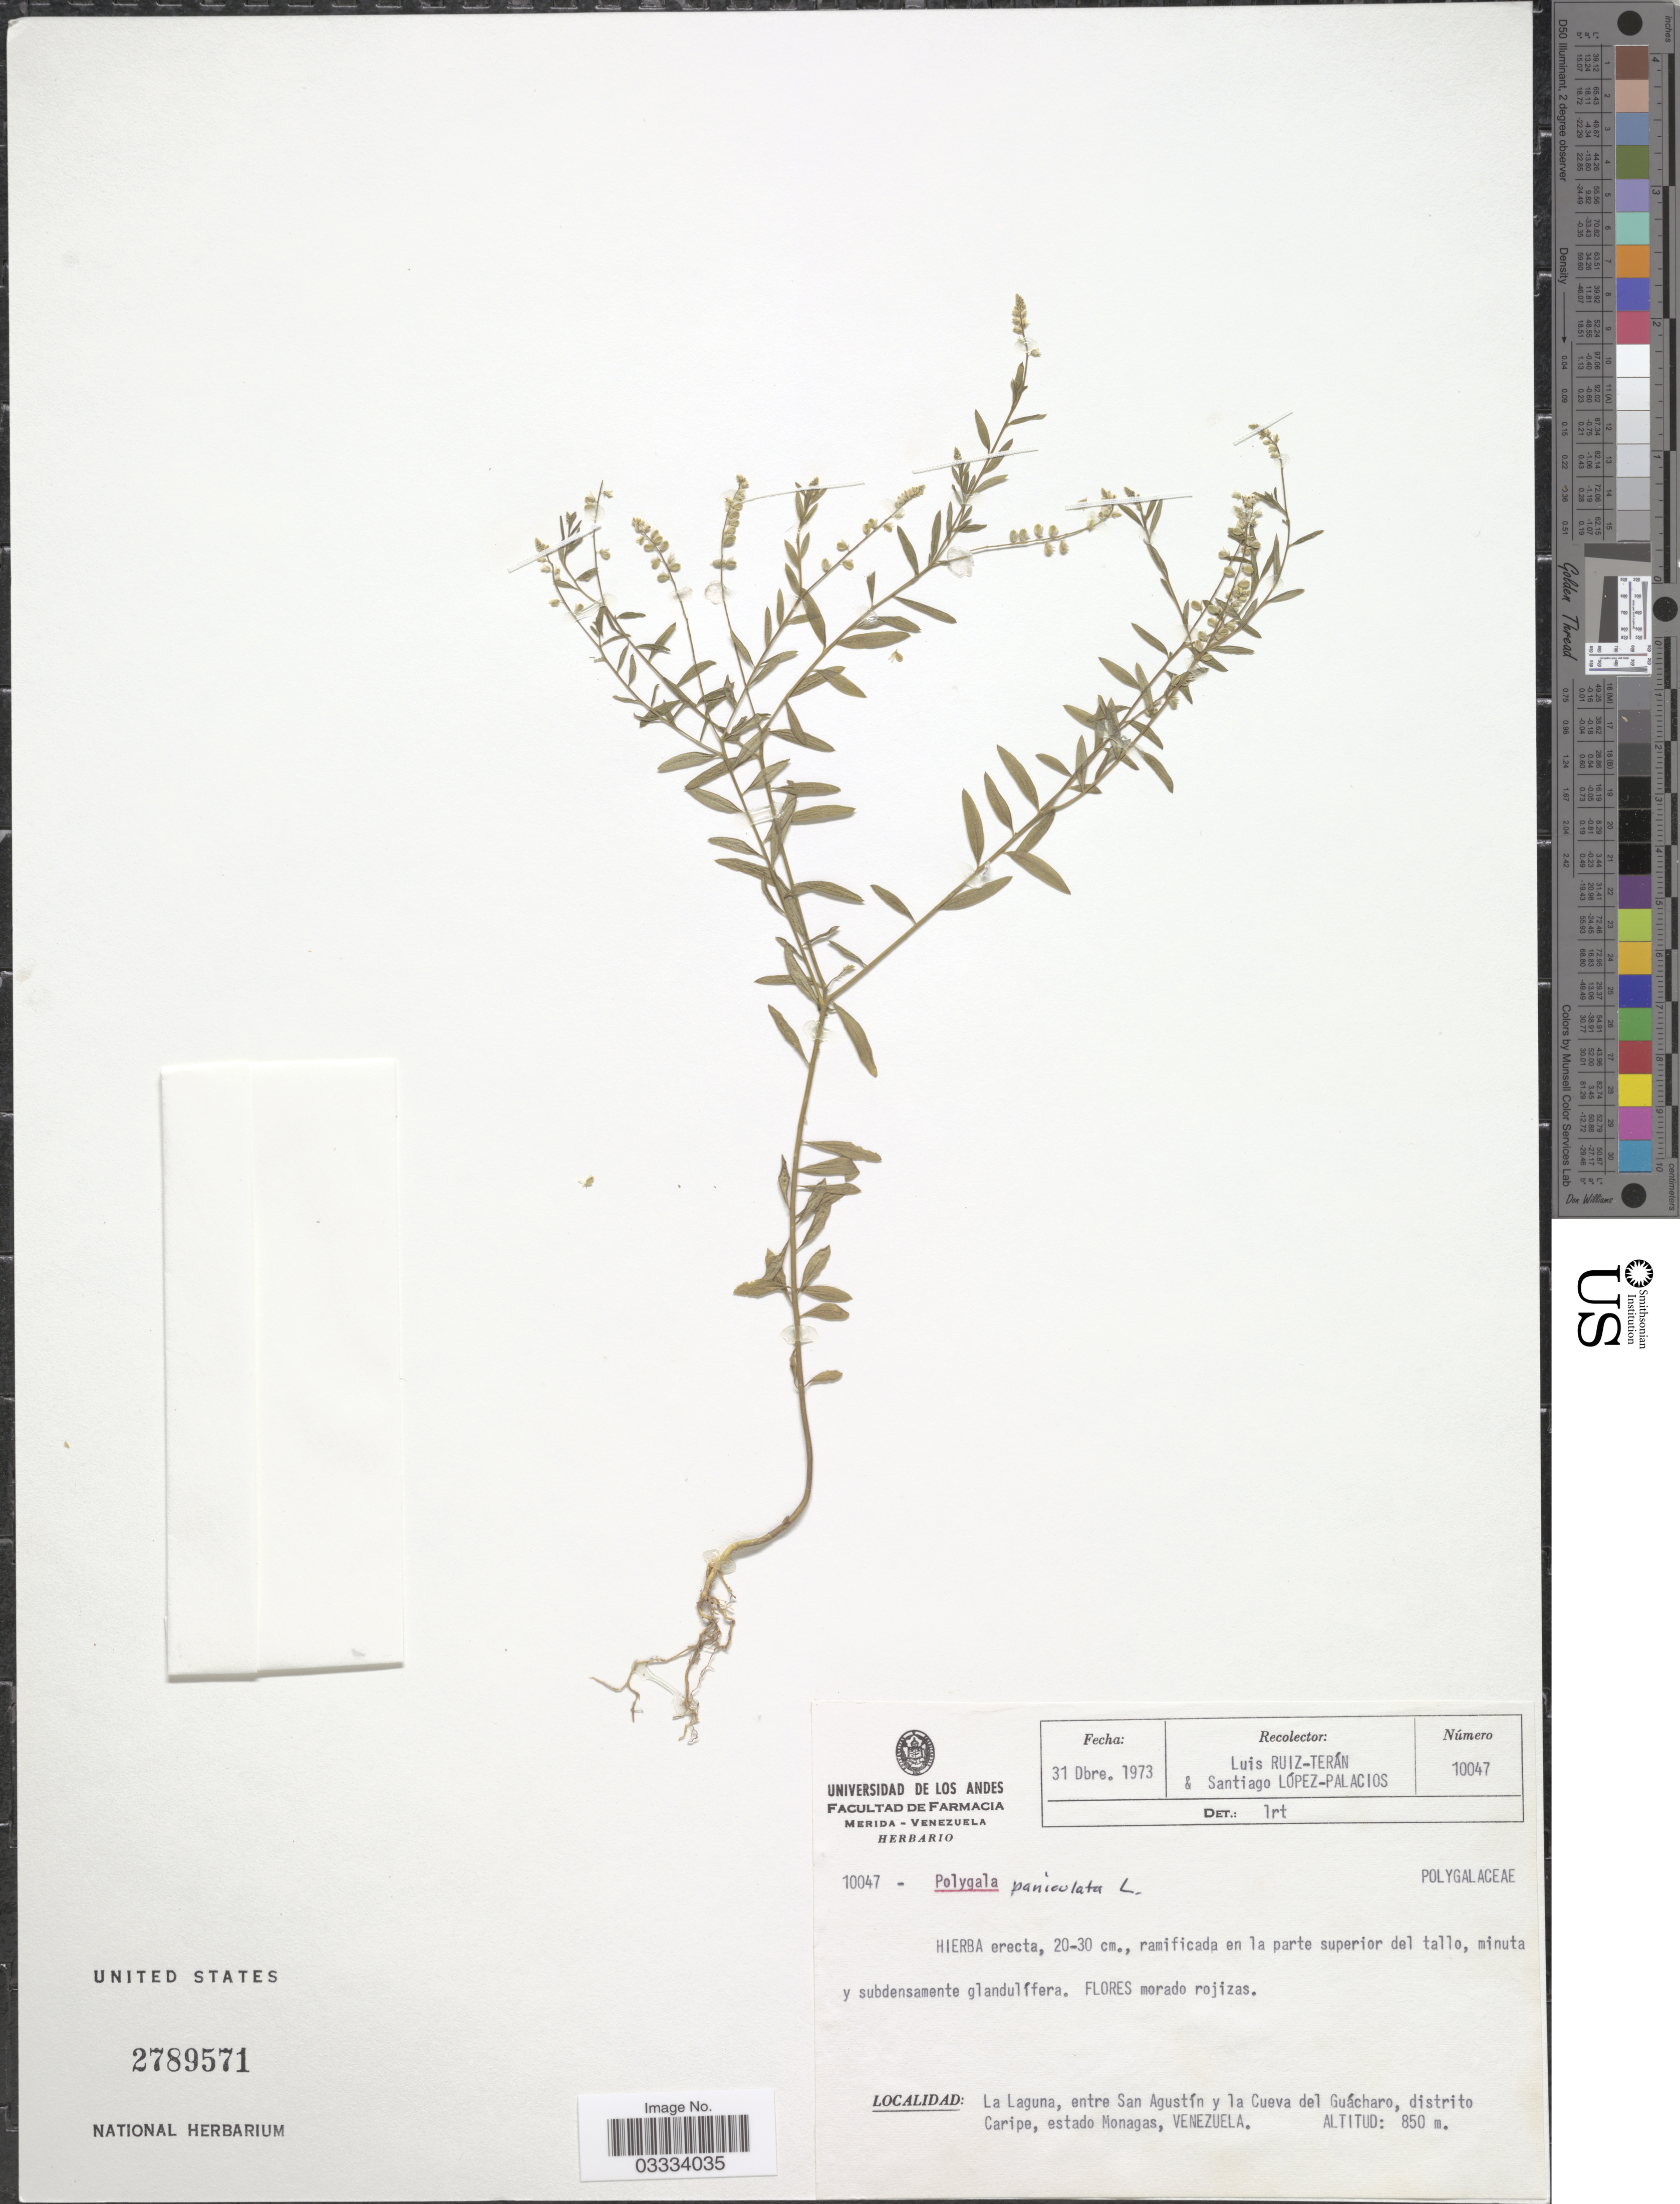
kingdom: Plantae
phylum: Tracheophyta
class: Magnoliopsida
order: Fabales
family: Polygalaceae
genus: Polygala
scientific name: Polygala paniculata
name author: L.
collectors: L. E. Ruíz-Terán & S. López-Palacios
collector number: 10047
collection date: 1973-12-31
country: Venezuela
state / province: Monagas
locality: La Laguna, entre San Agustín y la Cueva del Guácharo, distrito Caripe.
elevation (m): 850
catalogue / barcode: US 2789571